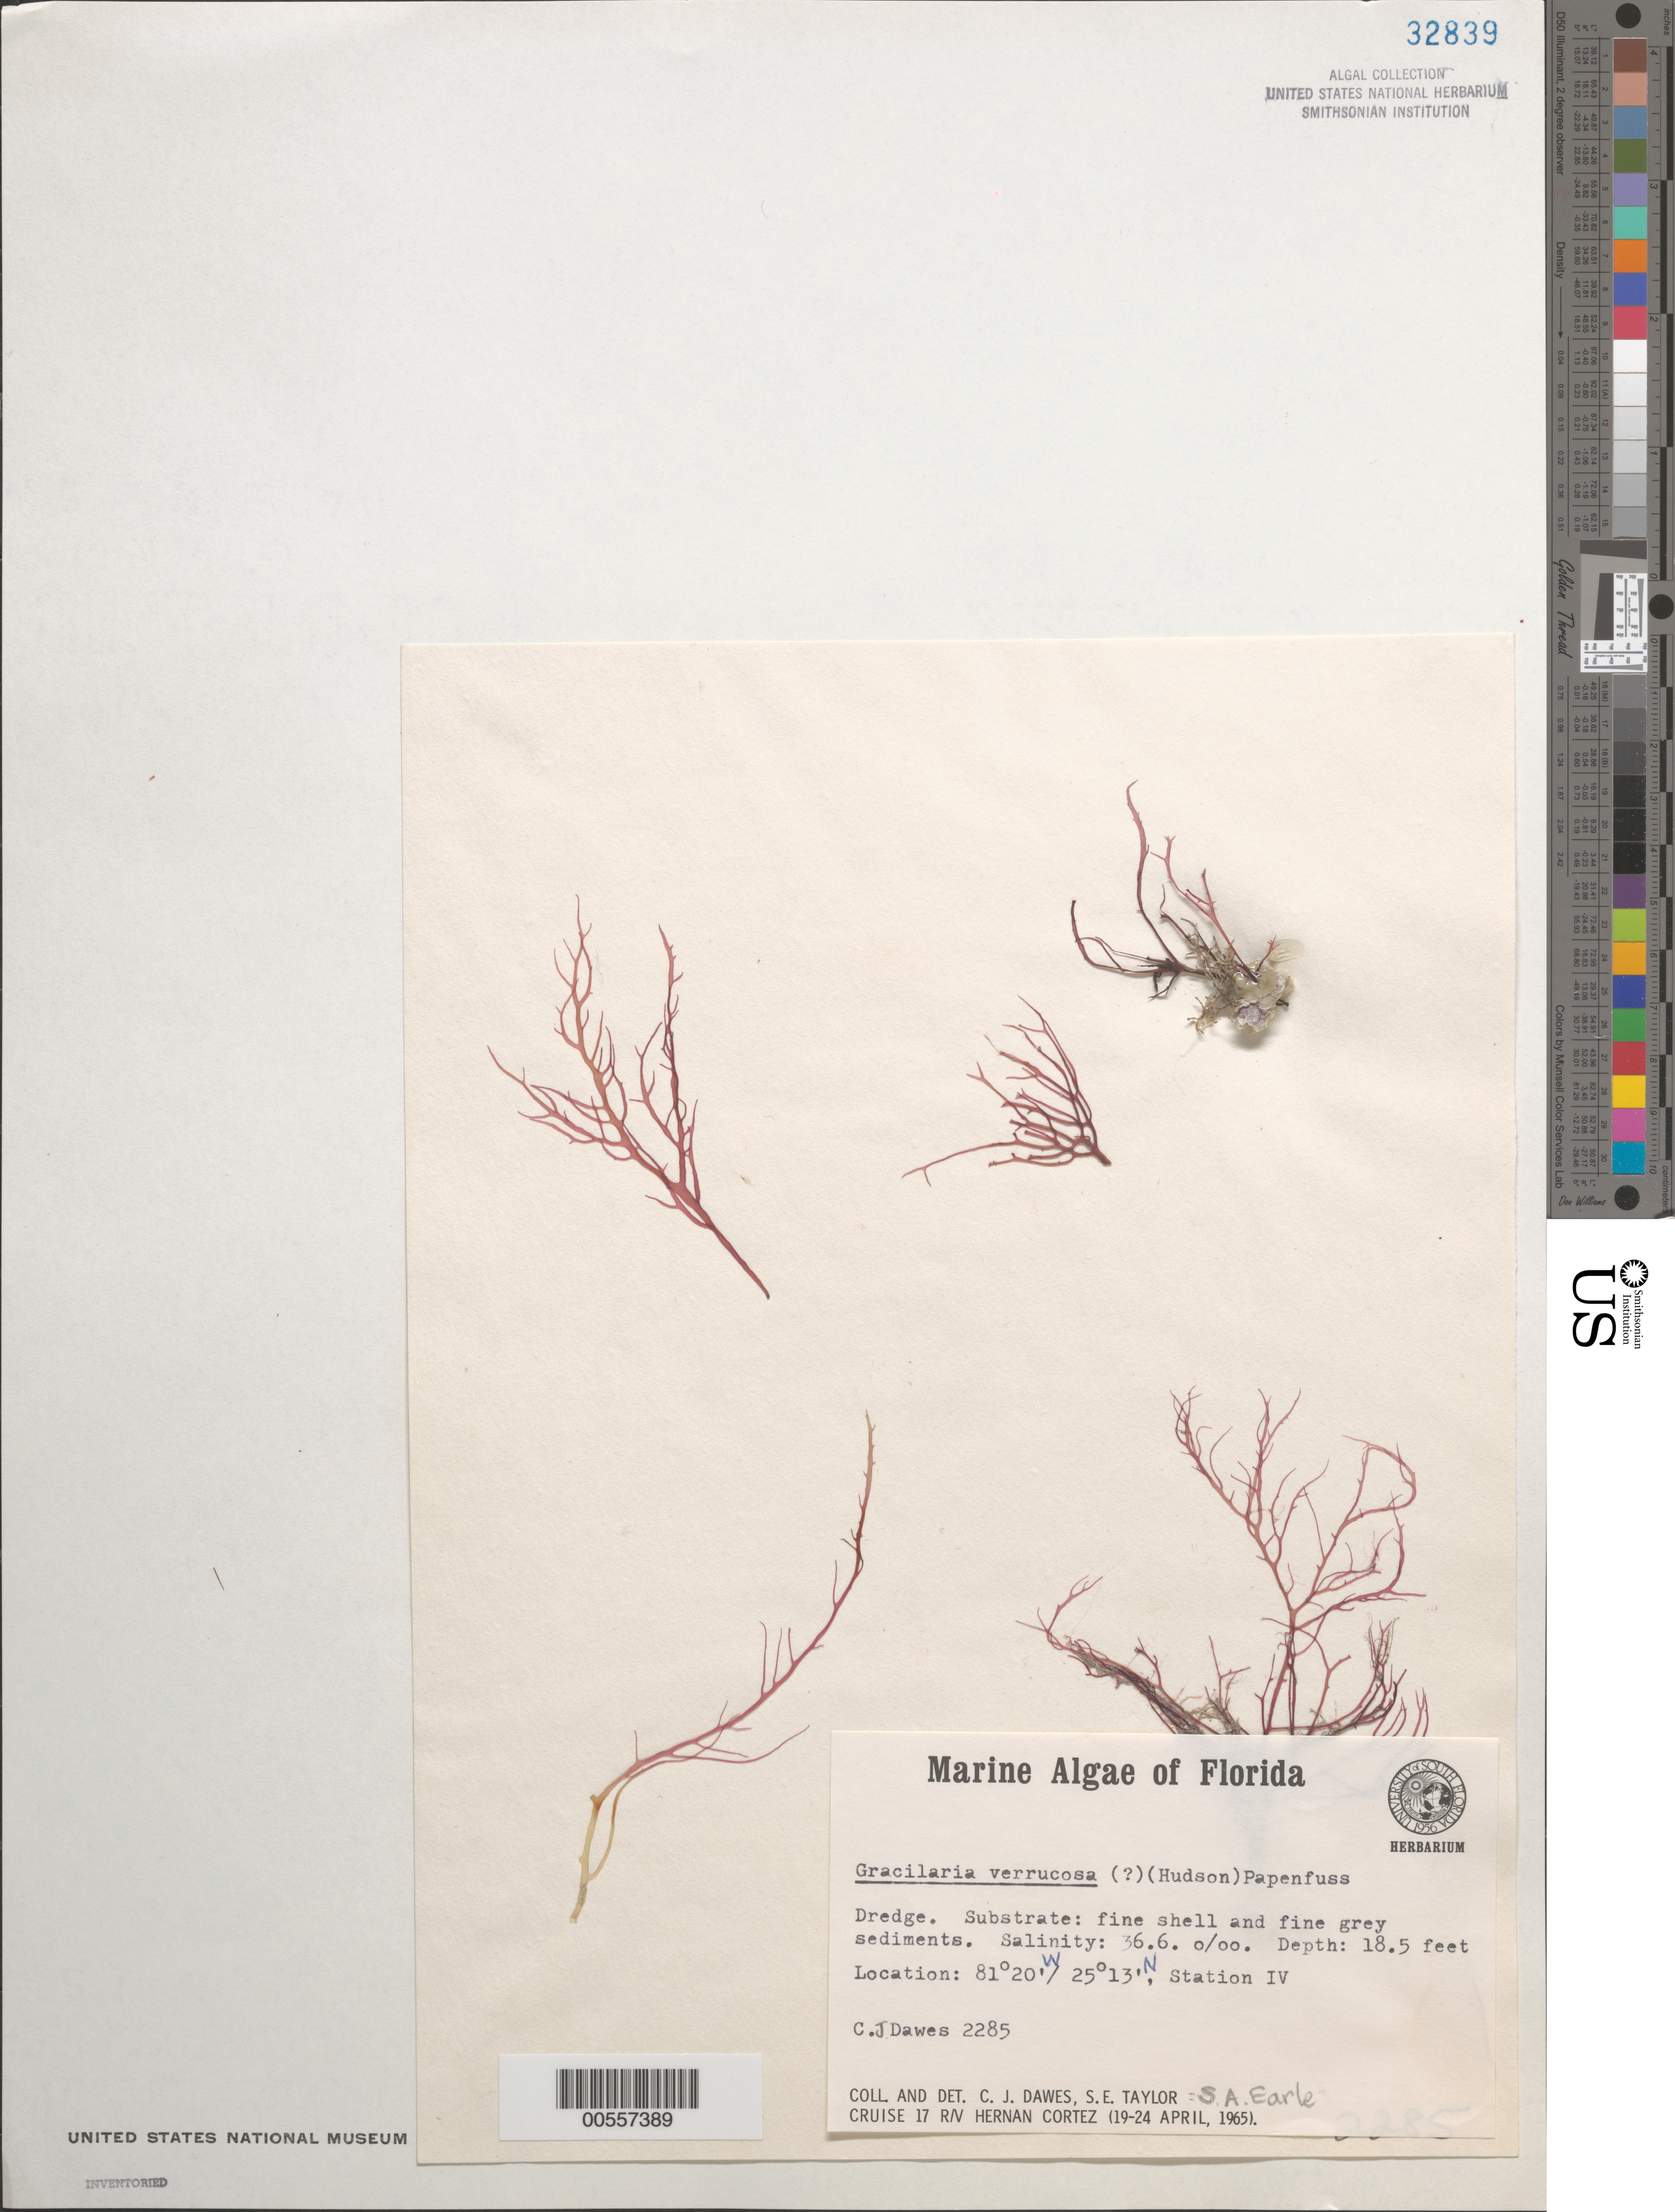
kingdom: Plantae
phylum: Rhodophyta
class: Florideophyceae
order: Gracilariales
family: Gracilariaceae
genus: Gracilariopsis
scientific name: Gracilariopsis longissima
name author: (S.G. Gmel.) Steentoft et al.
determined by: Algae name updating Project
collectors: C. Dawes & S. A. Earle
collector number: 2285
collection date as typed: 19 Apr 1965 to 24 Apr 1965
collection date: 1965-04-19/1965-04-24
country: United States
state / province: Florida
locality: Gulf of Mexico off Everglades National Park, west of Cape Sable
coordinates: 25 13' N, 81 20' W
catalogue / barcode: US 32839